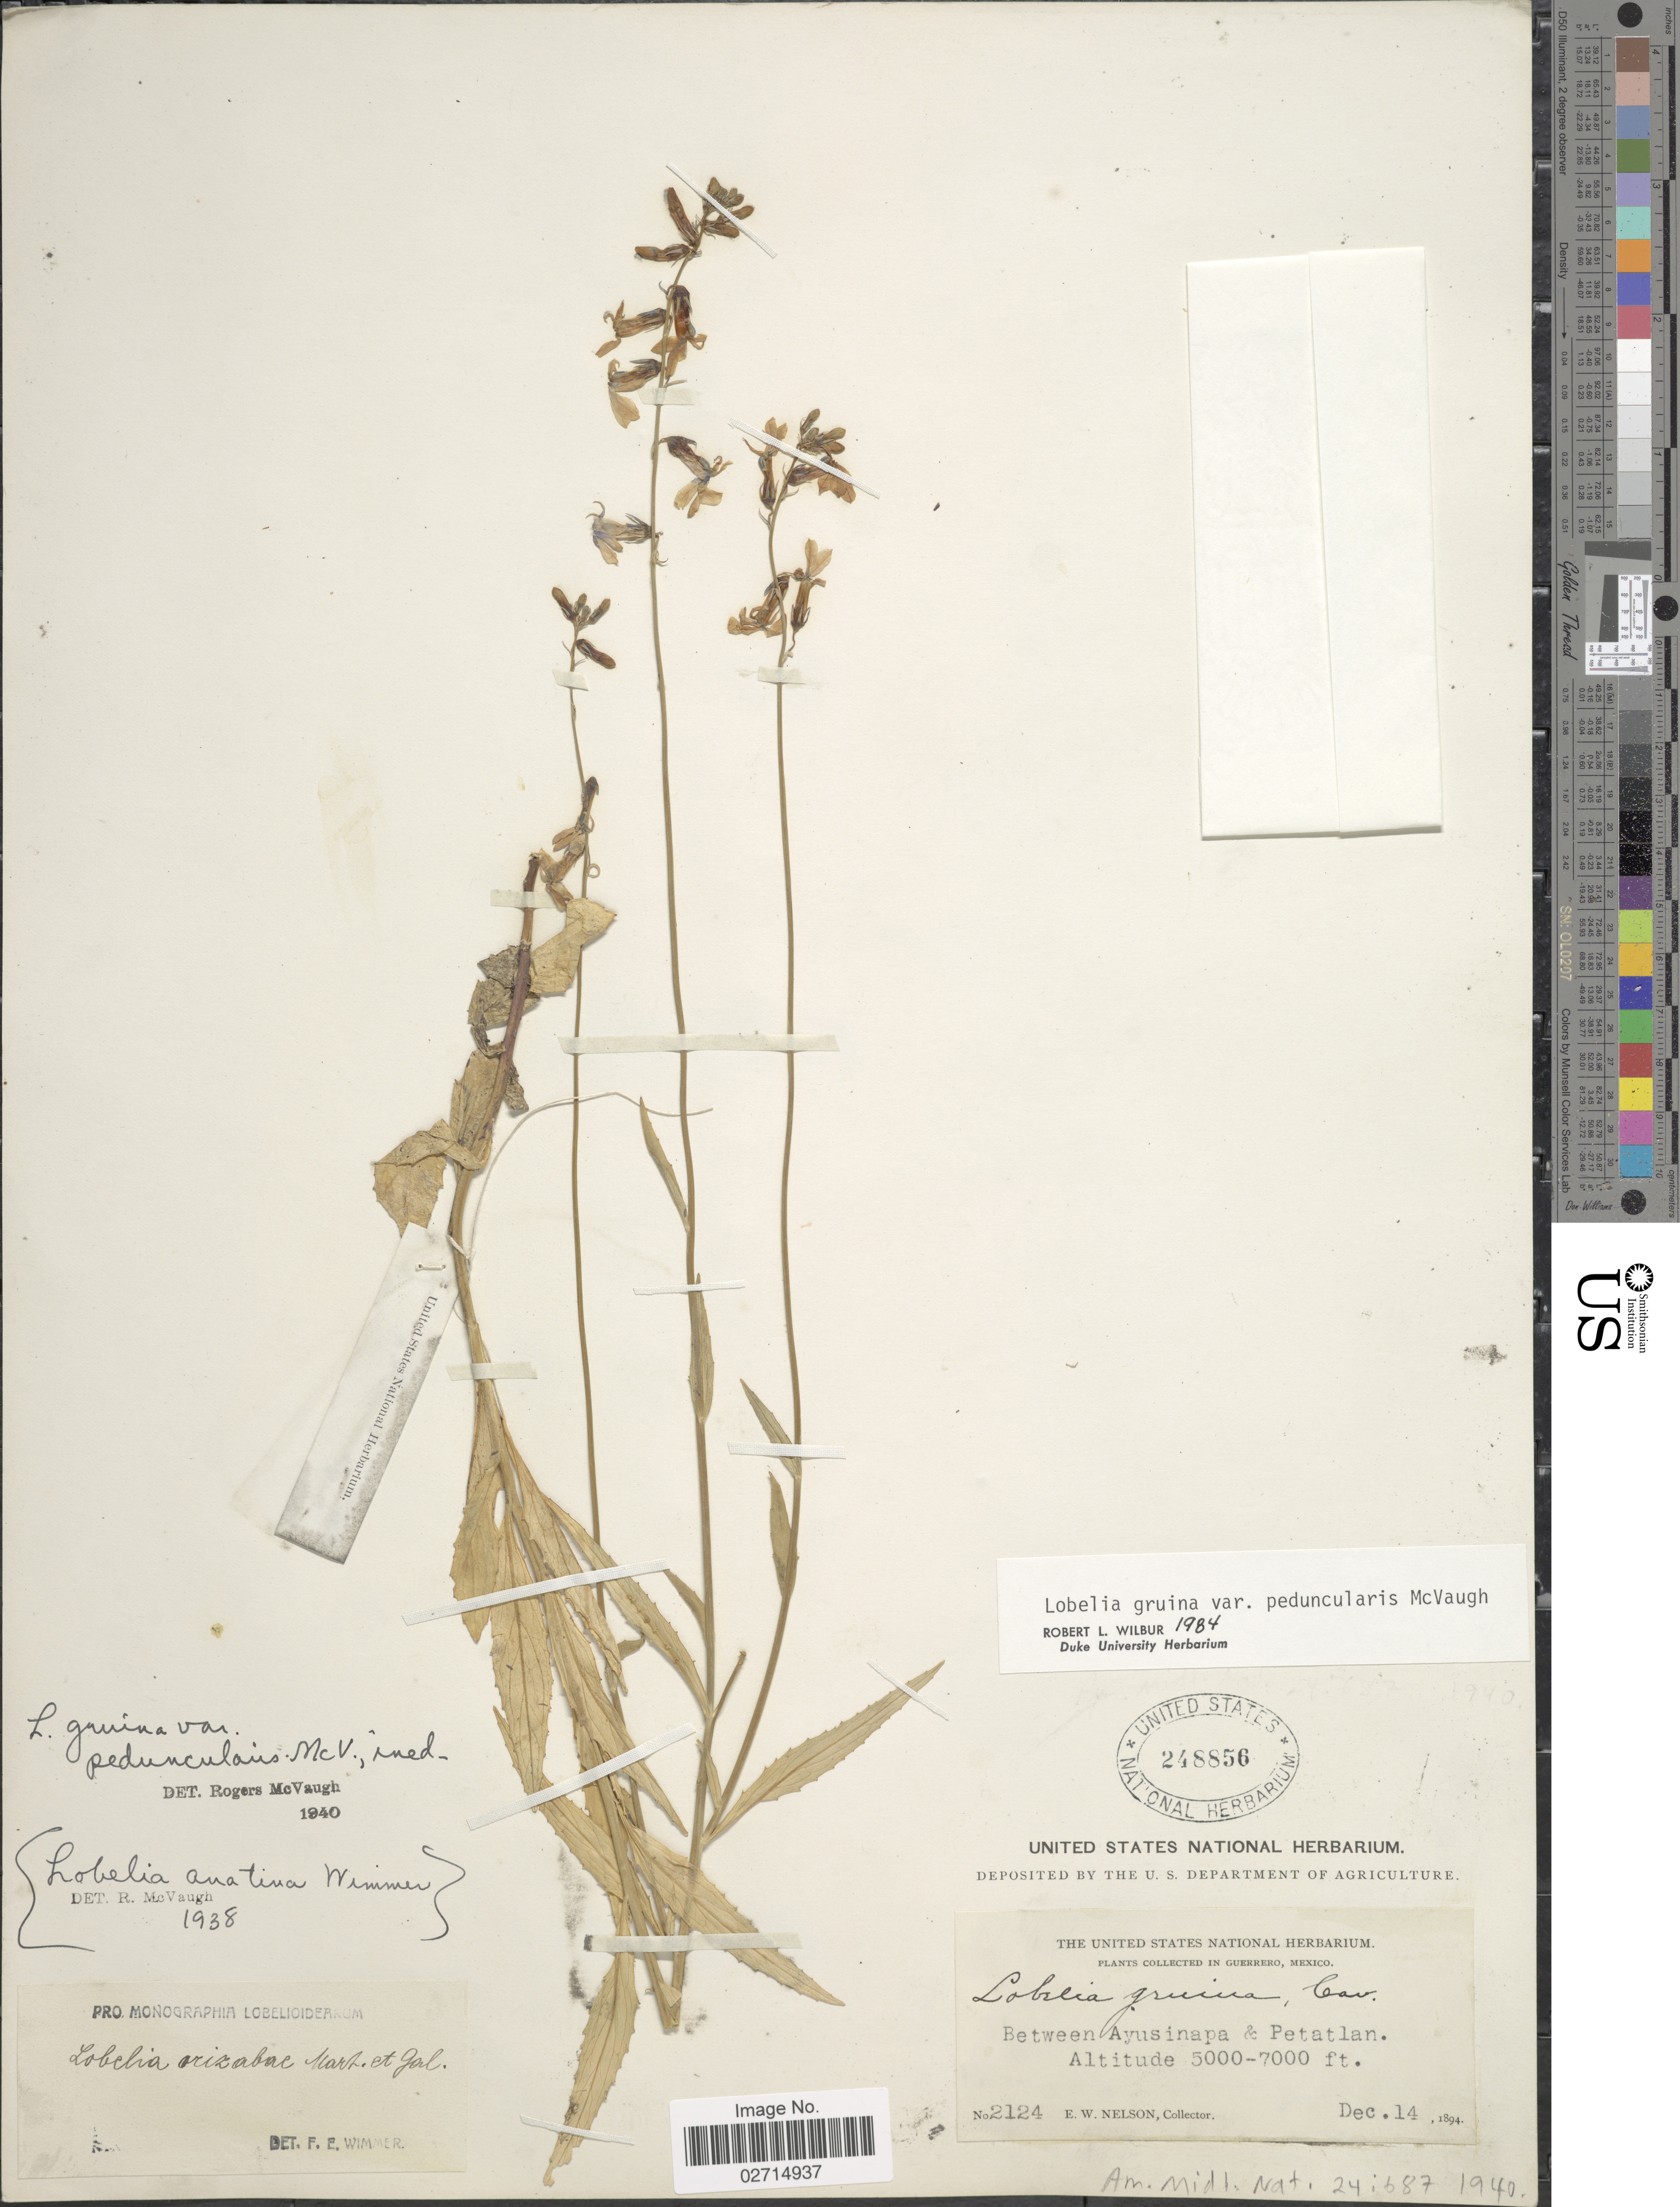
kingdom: Plantae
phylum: Tracheophyta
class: Magnoliopsida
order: Asterales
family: Campanulaceae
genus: Lobelia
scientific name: Lobelia gruina var. peduncularis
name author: McVaugh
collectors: E. W. Nelson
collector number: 2124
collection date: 1894-12-14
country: Mexico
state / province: Guerrero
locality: In Guerrero, Mexico, Between Ayusinapa & Petatlan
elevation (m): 1524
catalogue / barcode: US 248856